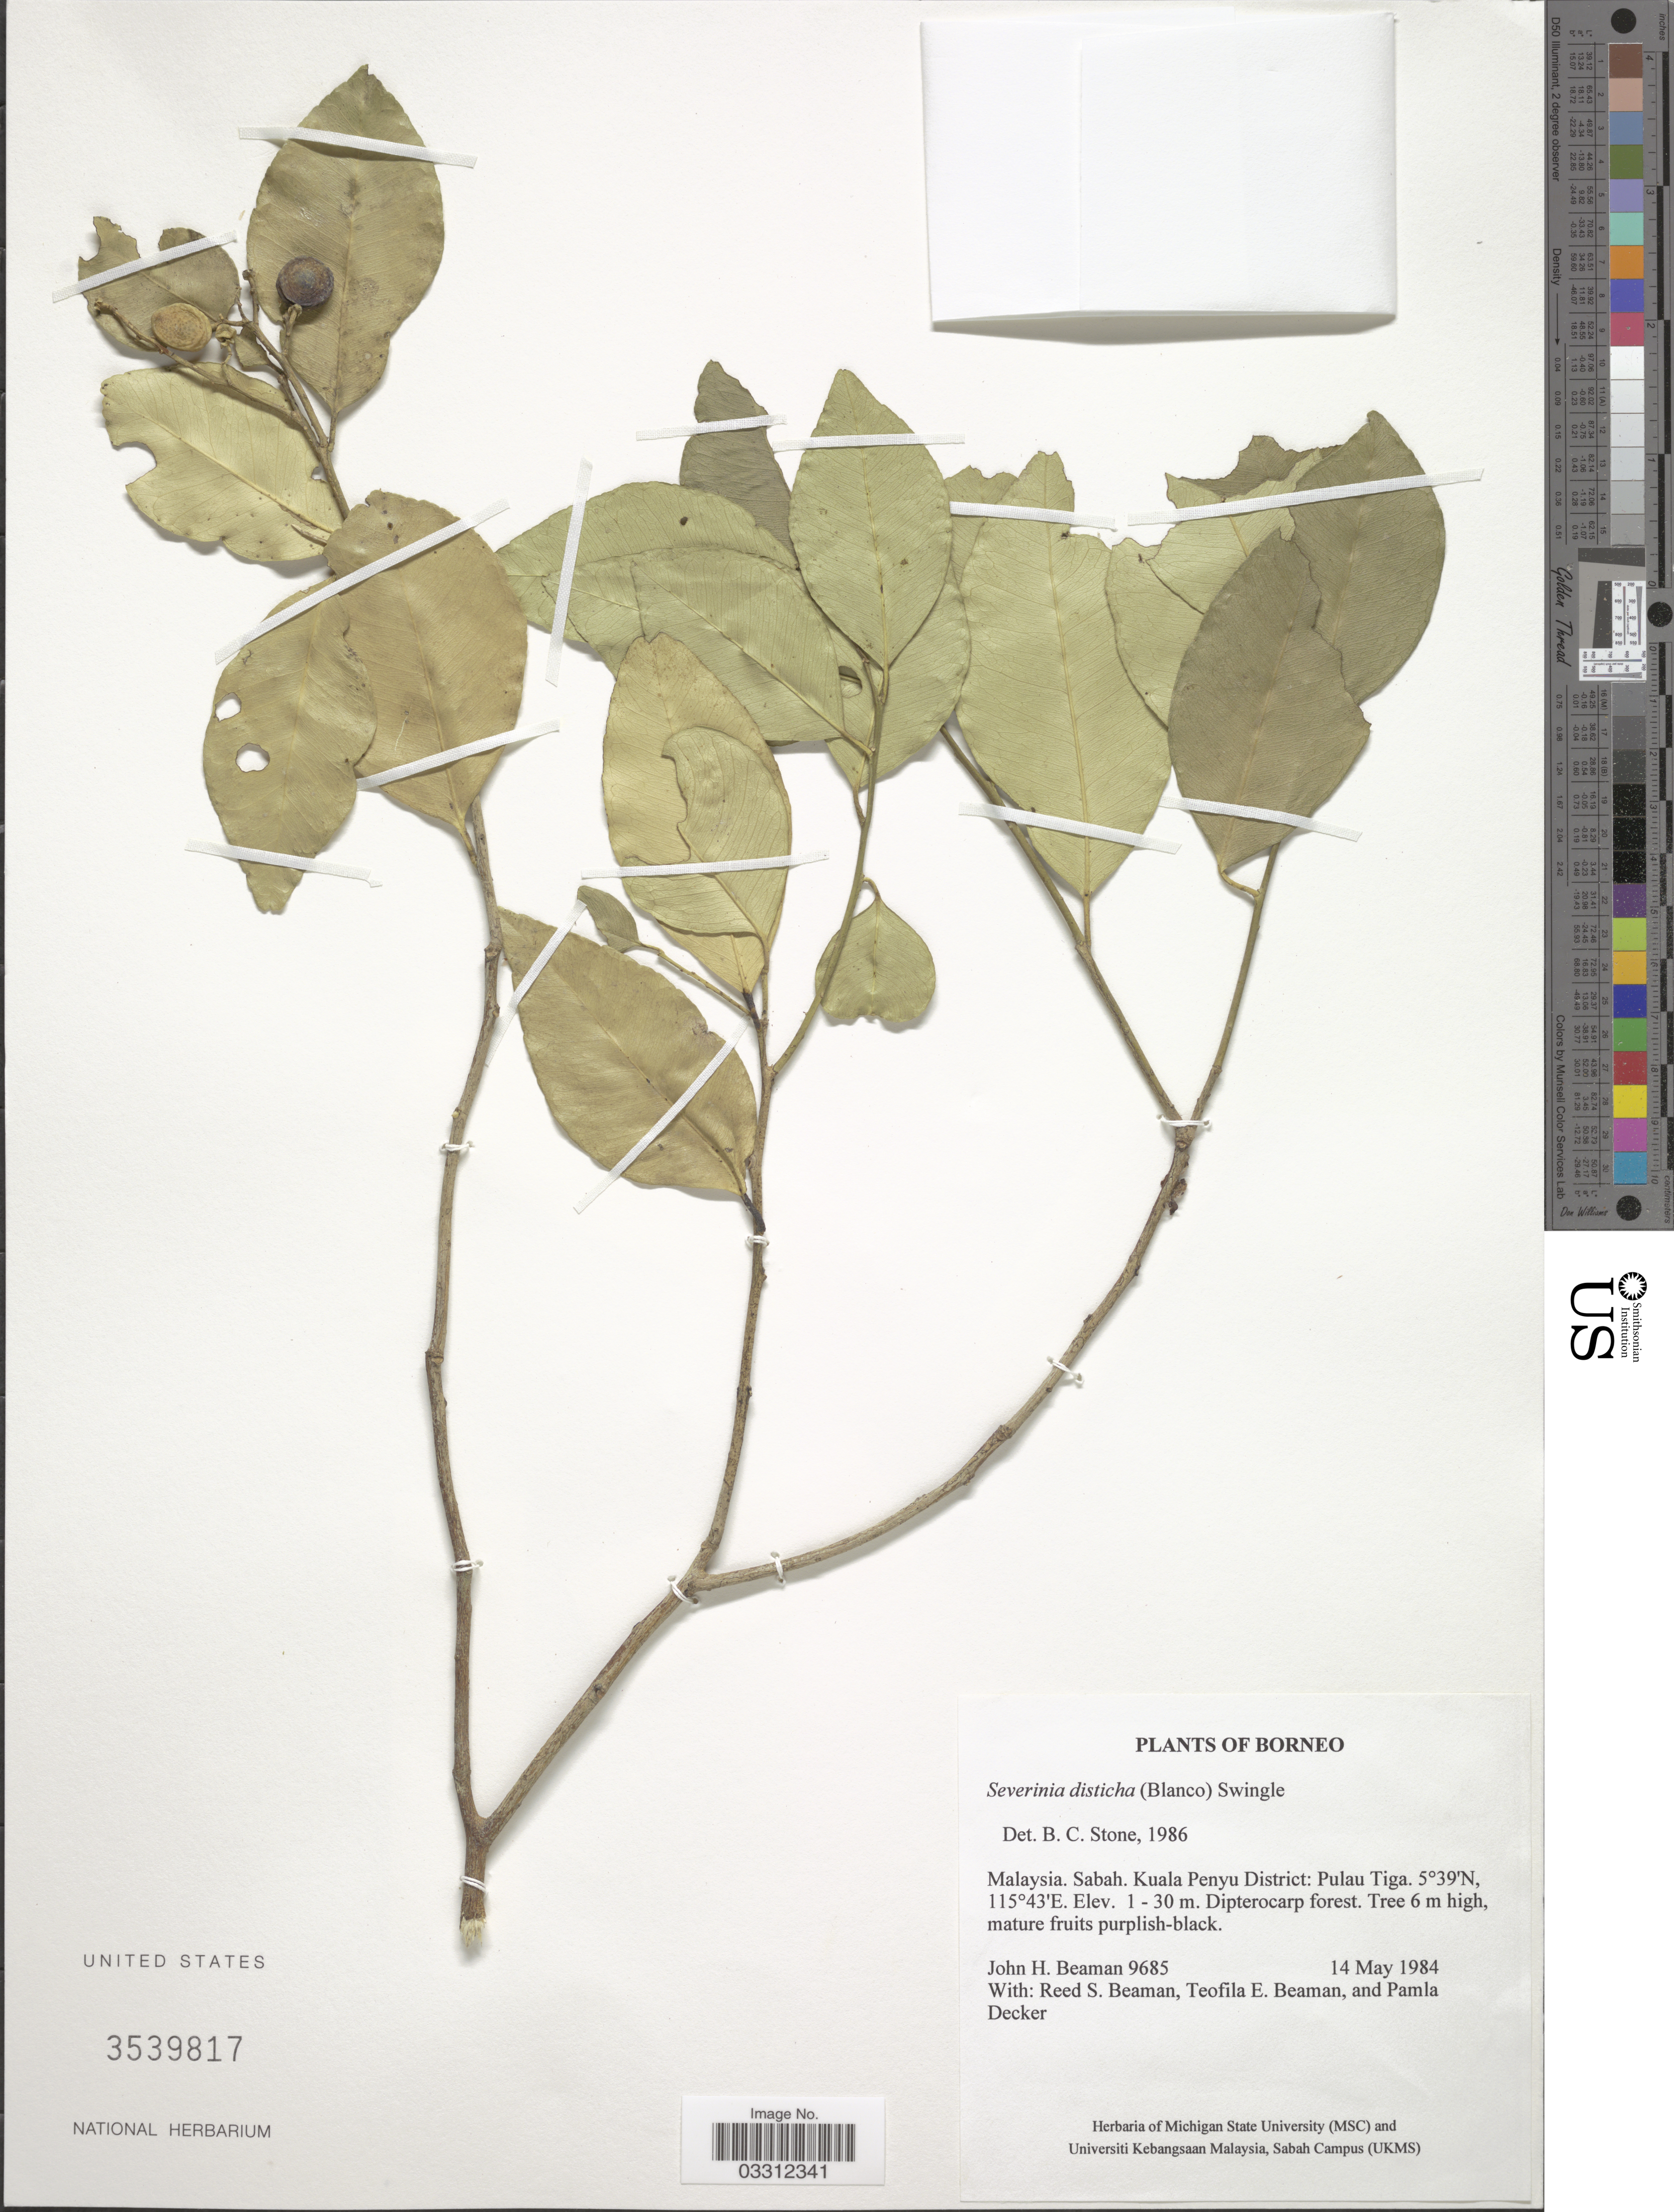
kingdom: Plantae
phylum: Tracheophyta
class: Magnoliopsida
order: Sapindales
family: Rutaceae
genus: Atalantia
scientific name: Atalantia racemosa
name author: Wight ex Hook.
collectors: J. H. Beaman, R. S. Beaman, T. E. Beaman & P. Decker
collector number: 9685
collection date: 1984-05-14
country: Malaysia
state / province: Sabah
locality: Borneo, Kuala Penyu District: Pulau Tiga.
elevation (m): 1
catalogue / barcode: US 3539817